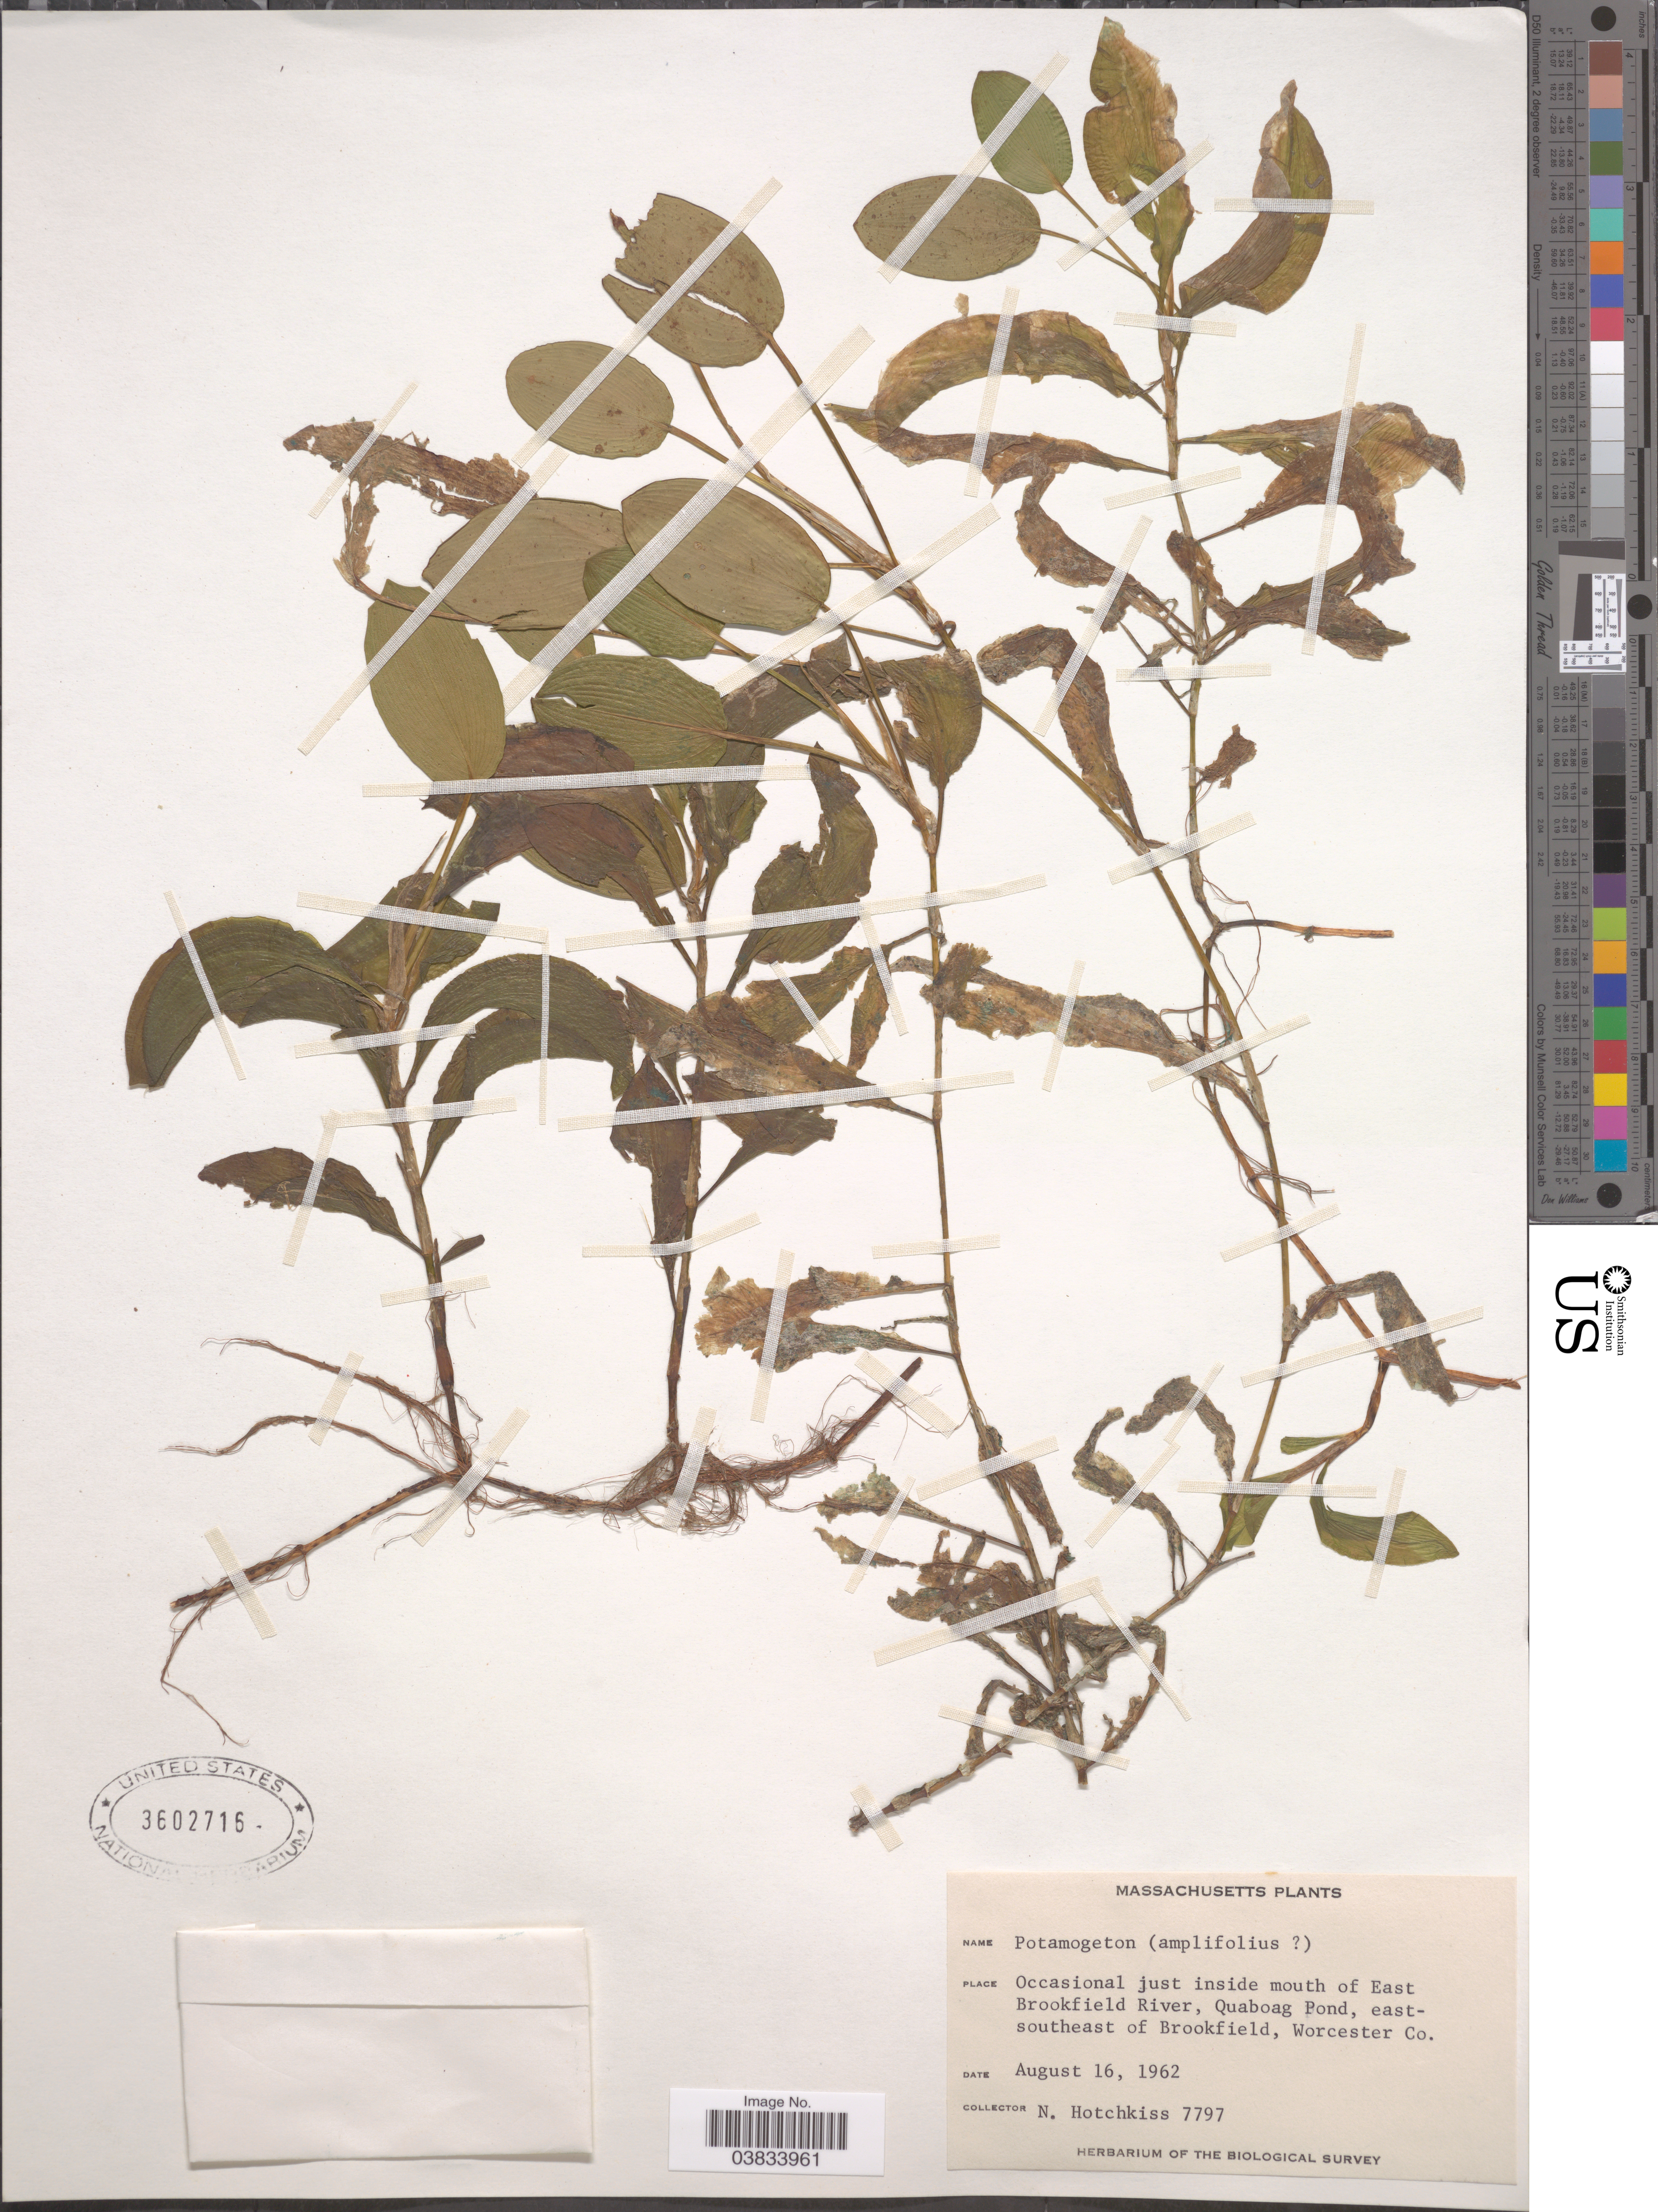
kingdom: Plantae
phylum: Tracheophyta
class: Liliopsida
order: Alismatales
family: Potamogetonaceae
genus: Potamogeton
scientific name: Potamogeton amplifolius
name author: Tuckerm.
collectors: N. Hotchkiss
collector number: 7797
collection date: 1962-08-16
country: United States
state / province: Massachusetts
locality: Just inside mouth of East Brookfield River, Quaboag Road, east-southeast of Brookfield, Worcester Co.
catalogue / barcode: US 3602716